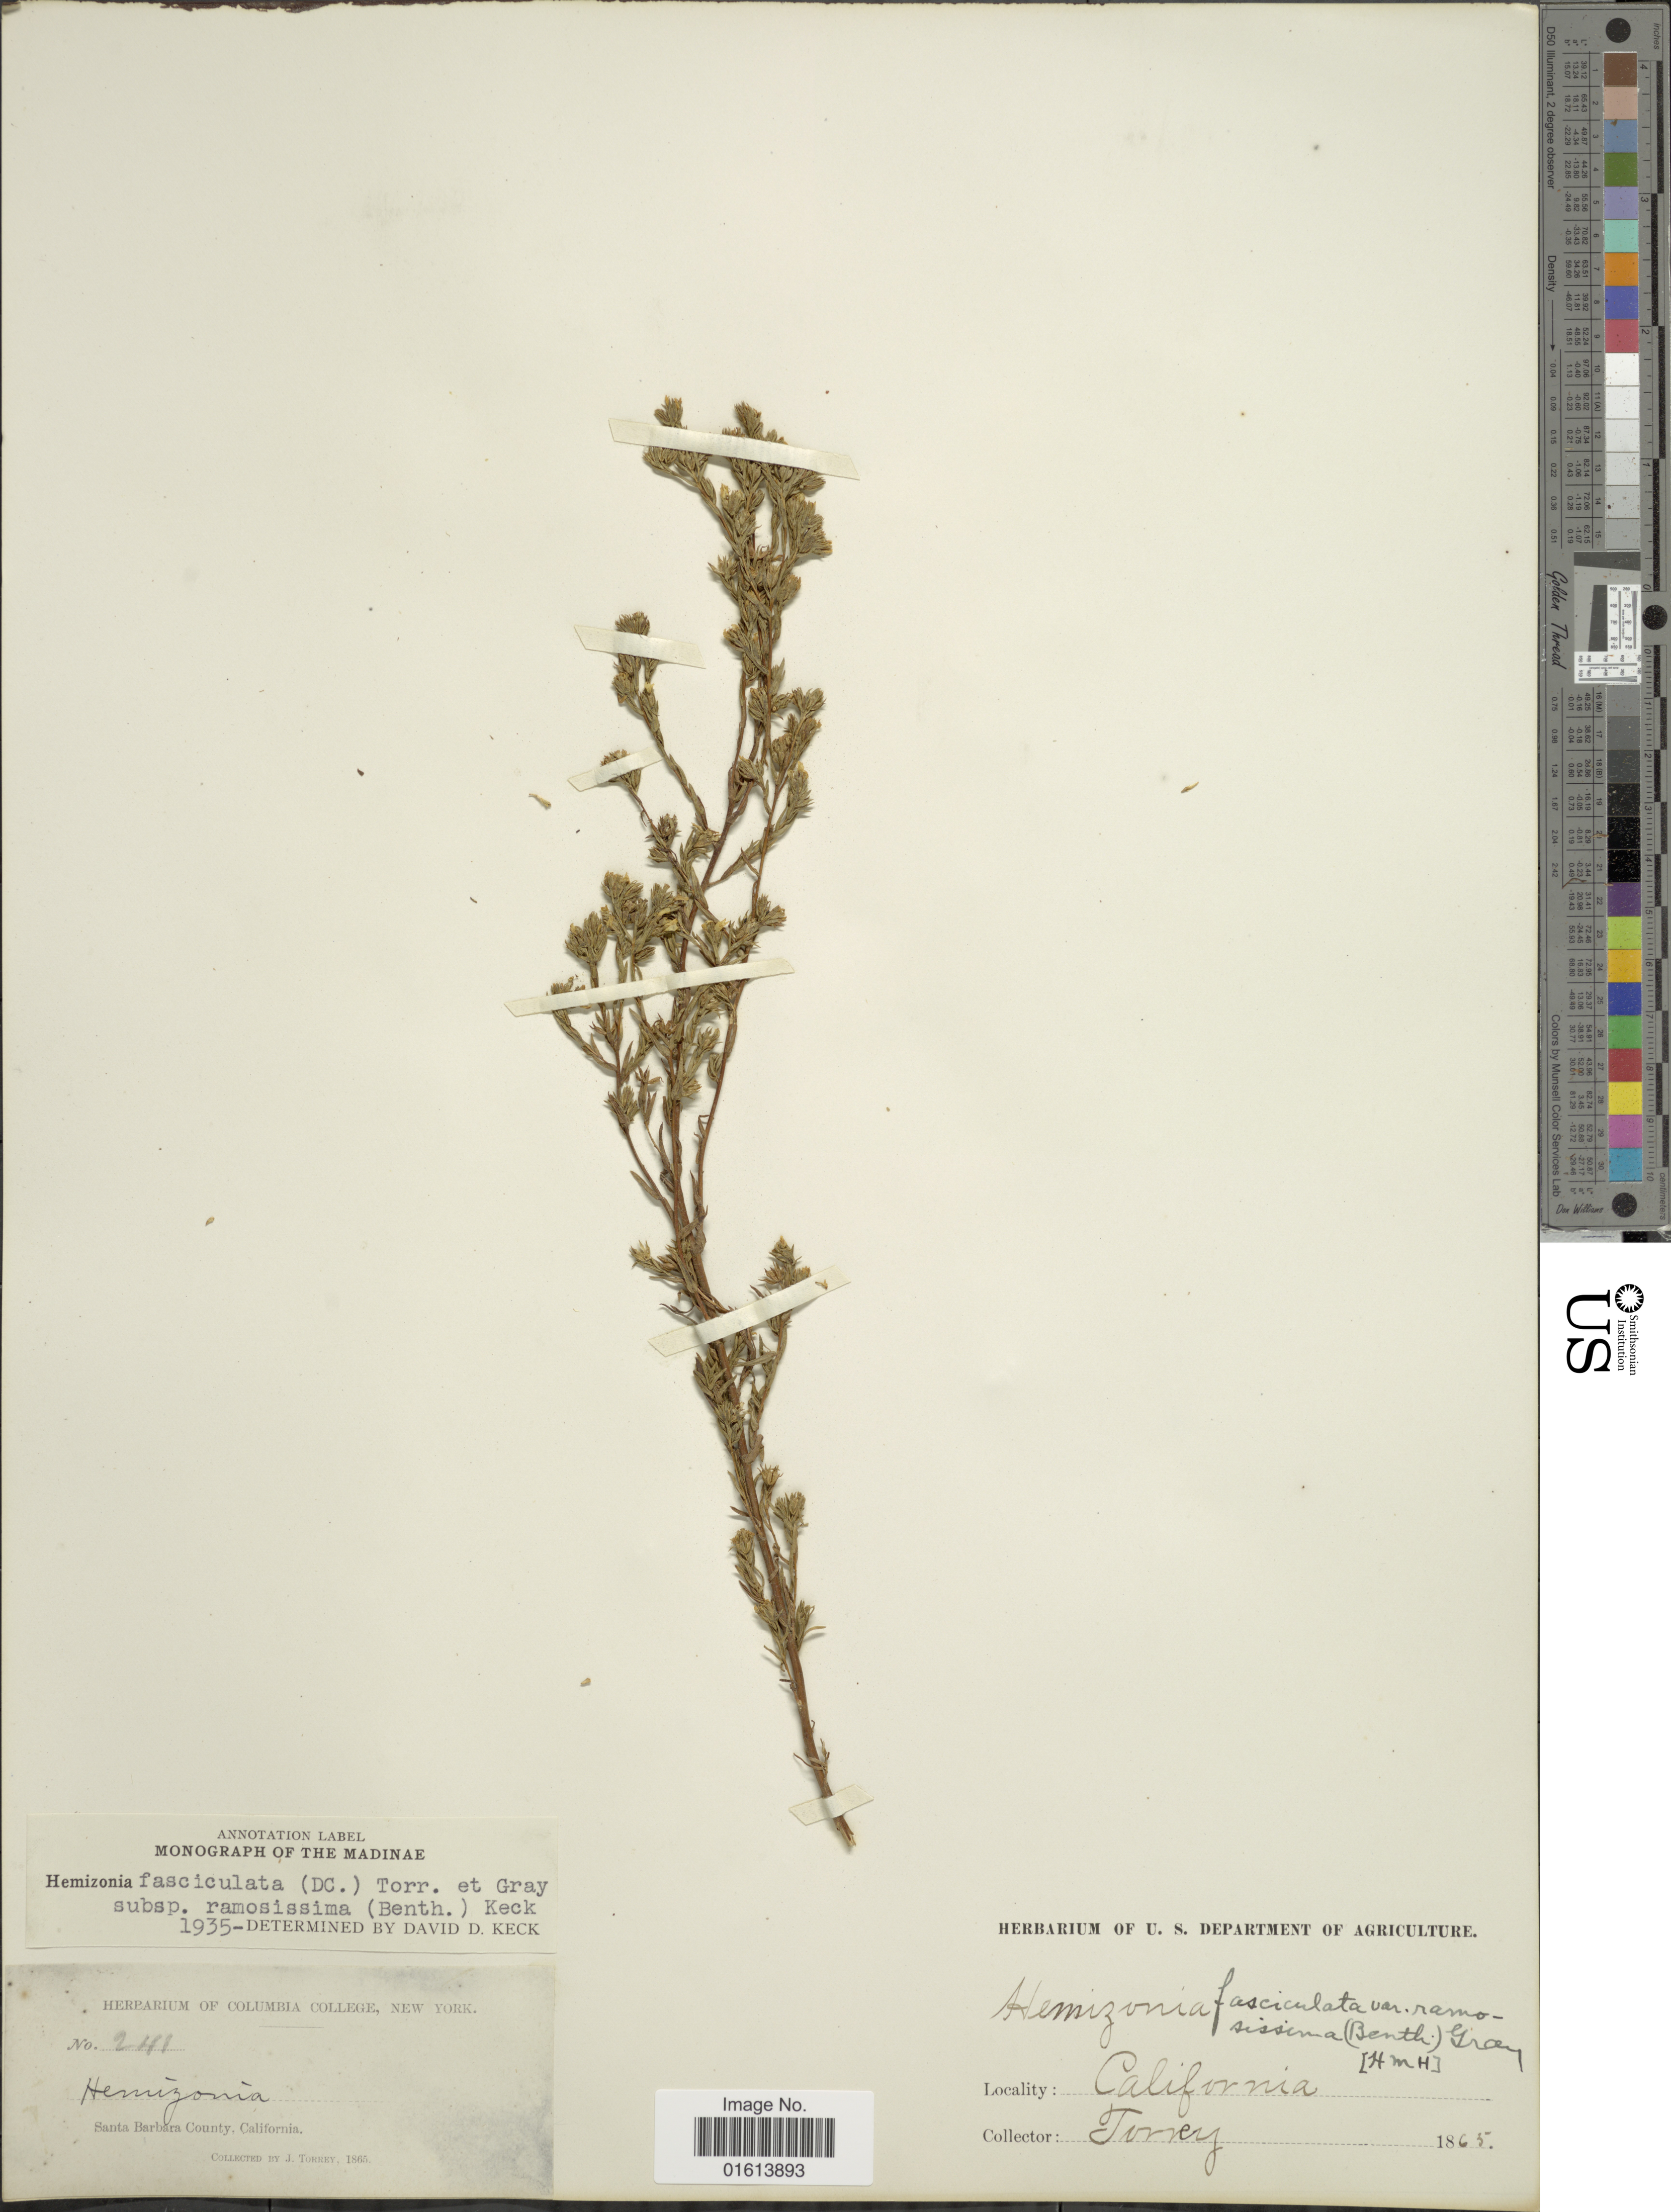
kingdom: Plantae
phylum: Tracheophyta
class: Magnoliopsida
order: Asterales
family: Asteraceae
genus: Hemizonia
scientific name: Hemizonia fasciculata subsp. ramosissima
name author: (Benth.) D.D. Keck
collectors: J. Torrey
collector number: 241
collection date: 1865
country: United States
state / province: California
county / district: Santa Barbara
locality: Santa Barbara County, California.